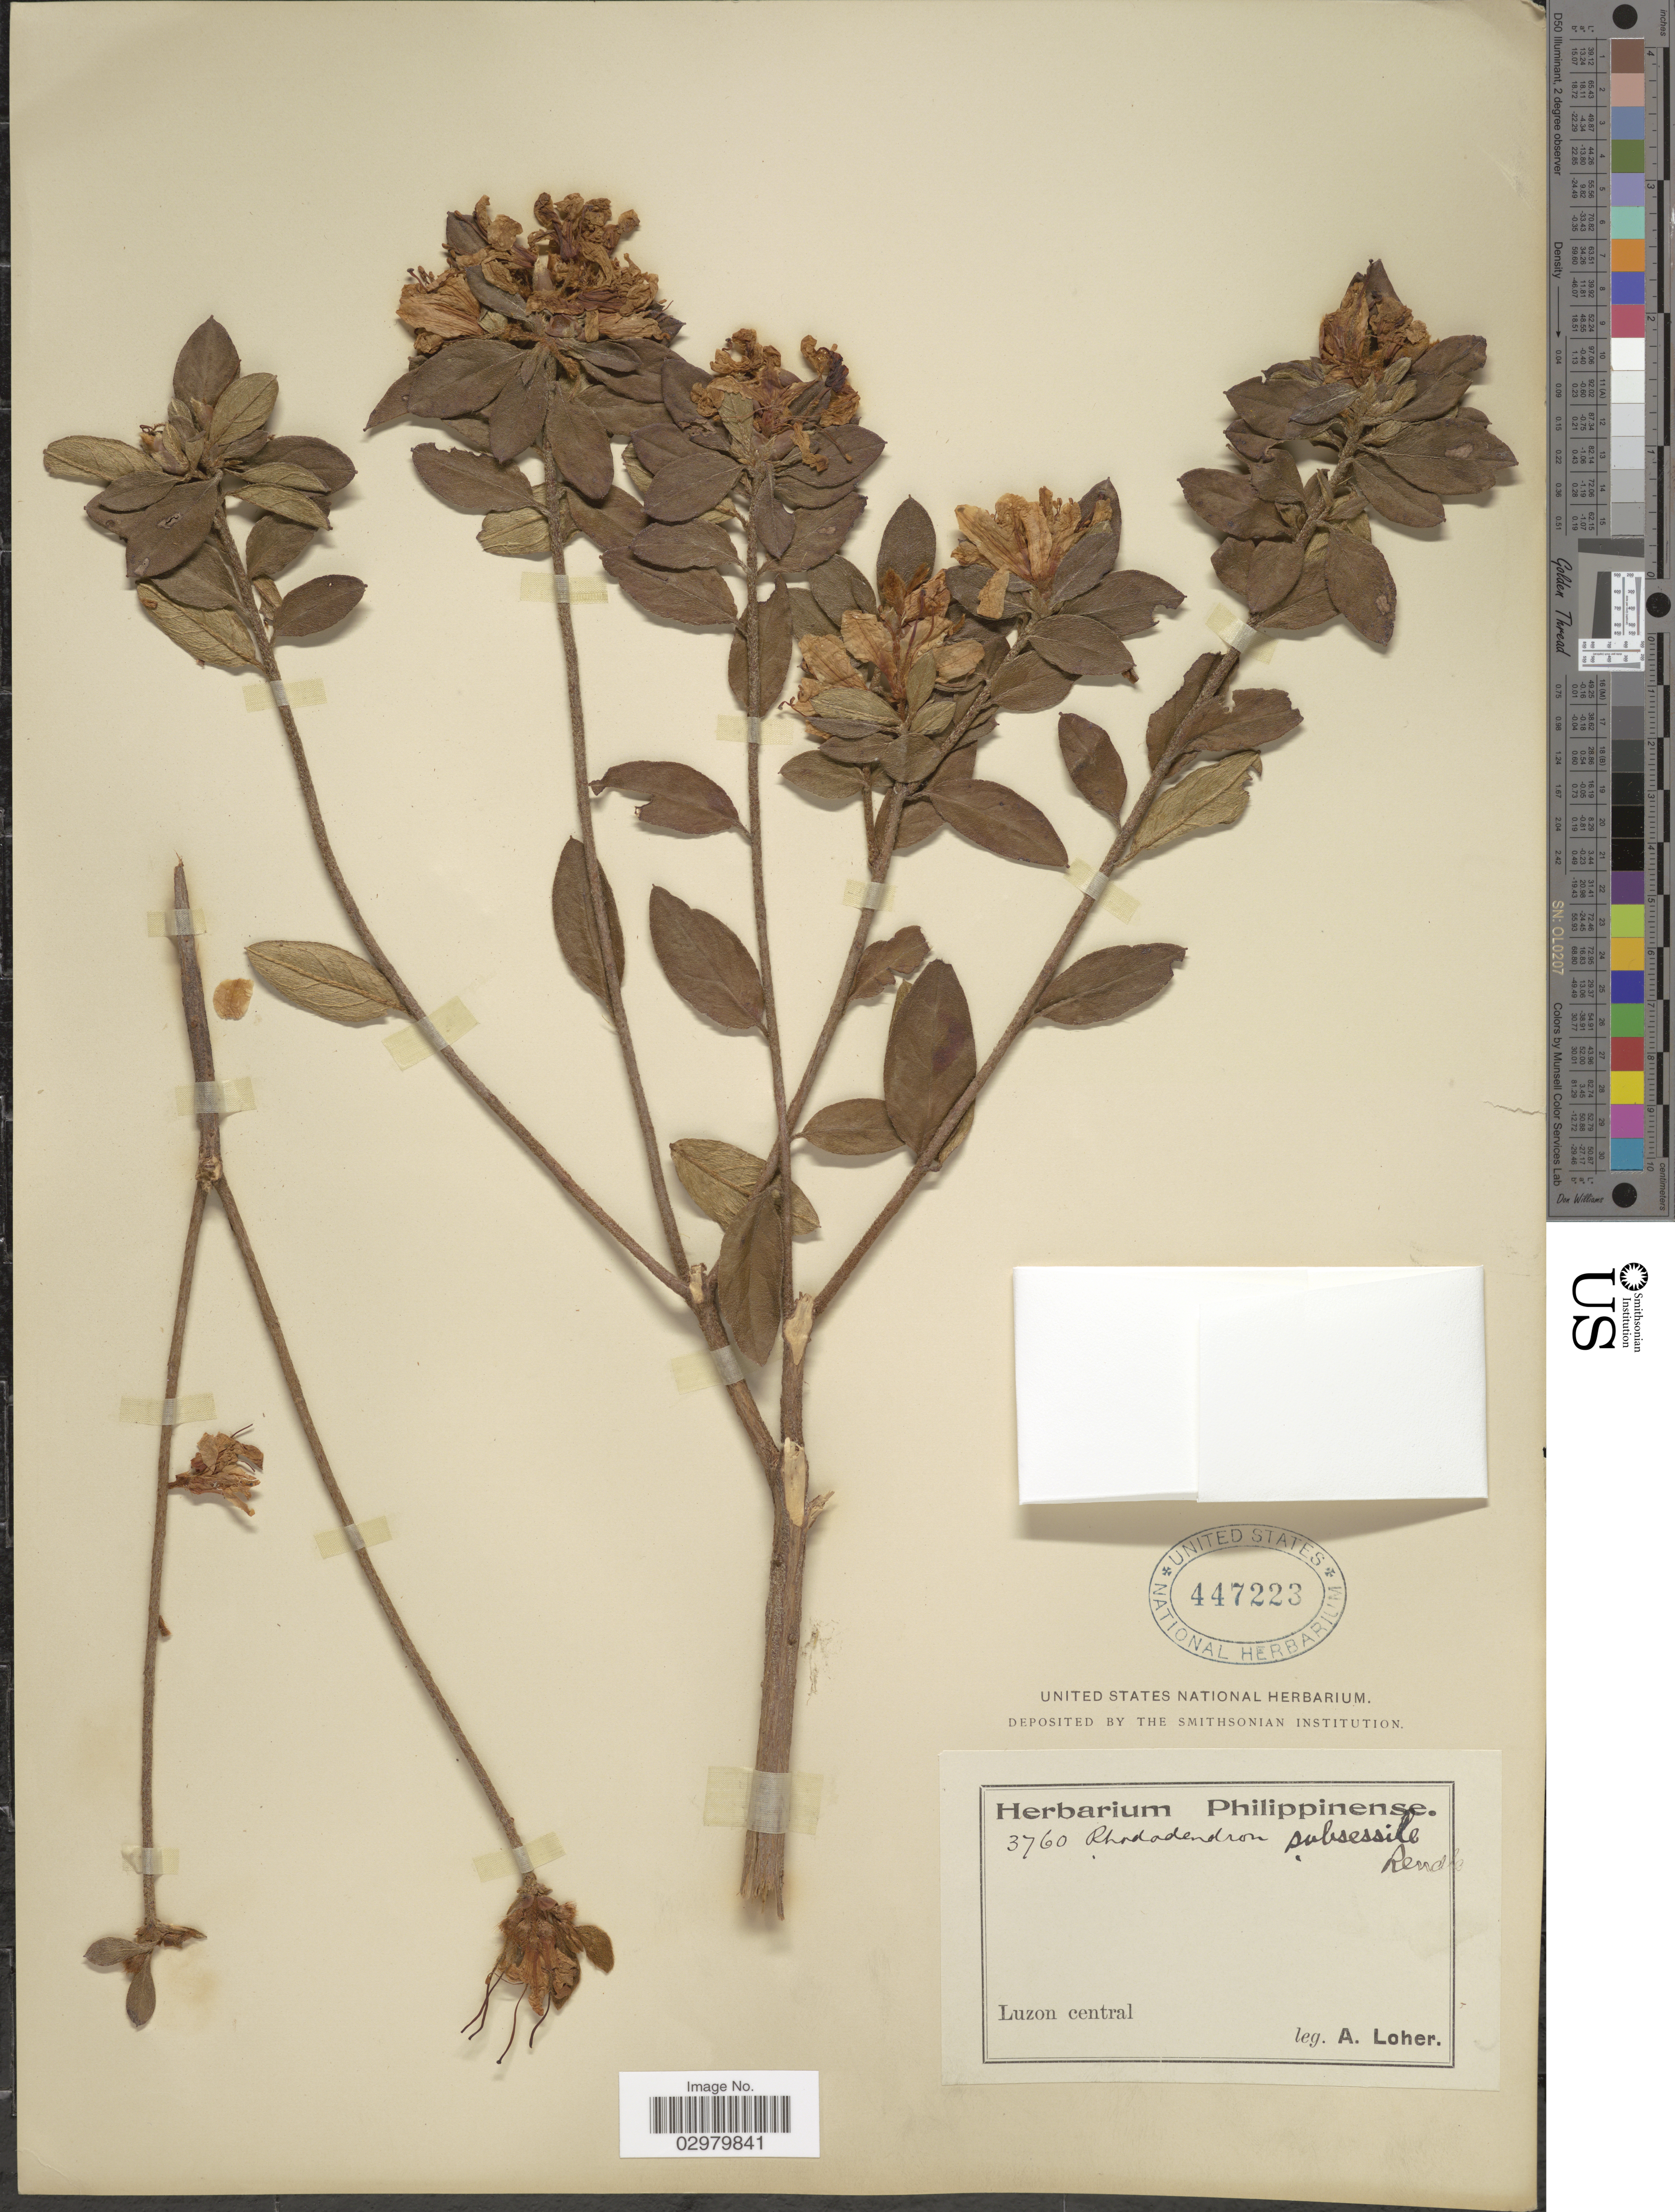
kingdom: Plantae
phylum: Tracheophyta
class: Magnoliopsida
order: Ericales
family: Ericaceae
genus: Rhododendron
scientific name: Rhododendron subsessile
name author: Rendle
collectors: A. Loher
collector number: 3760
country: Philippines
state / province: Central Luzon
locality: Luzon central.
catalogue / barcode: US 447223